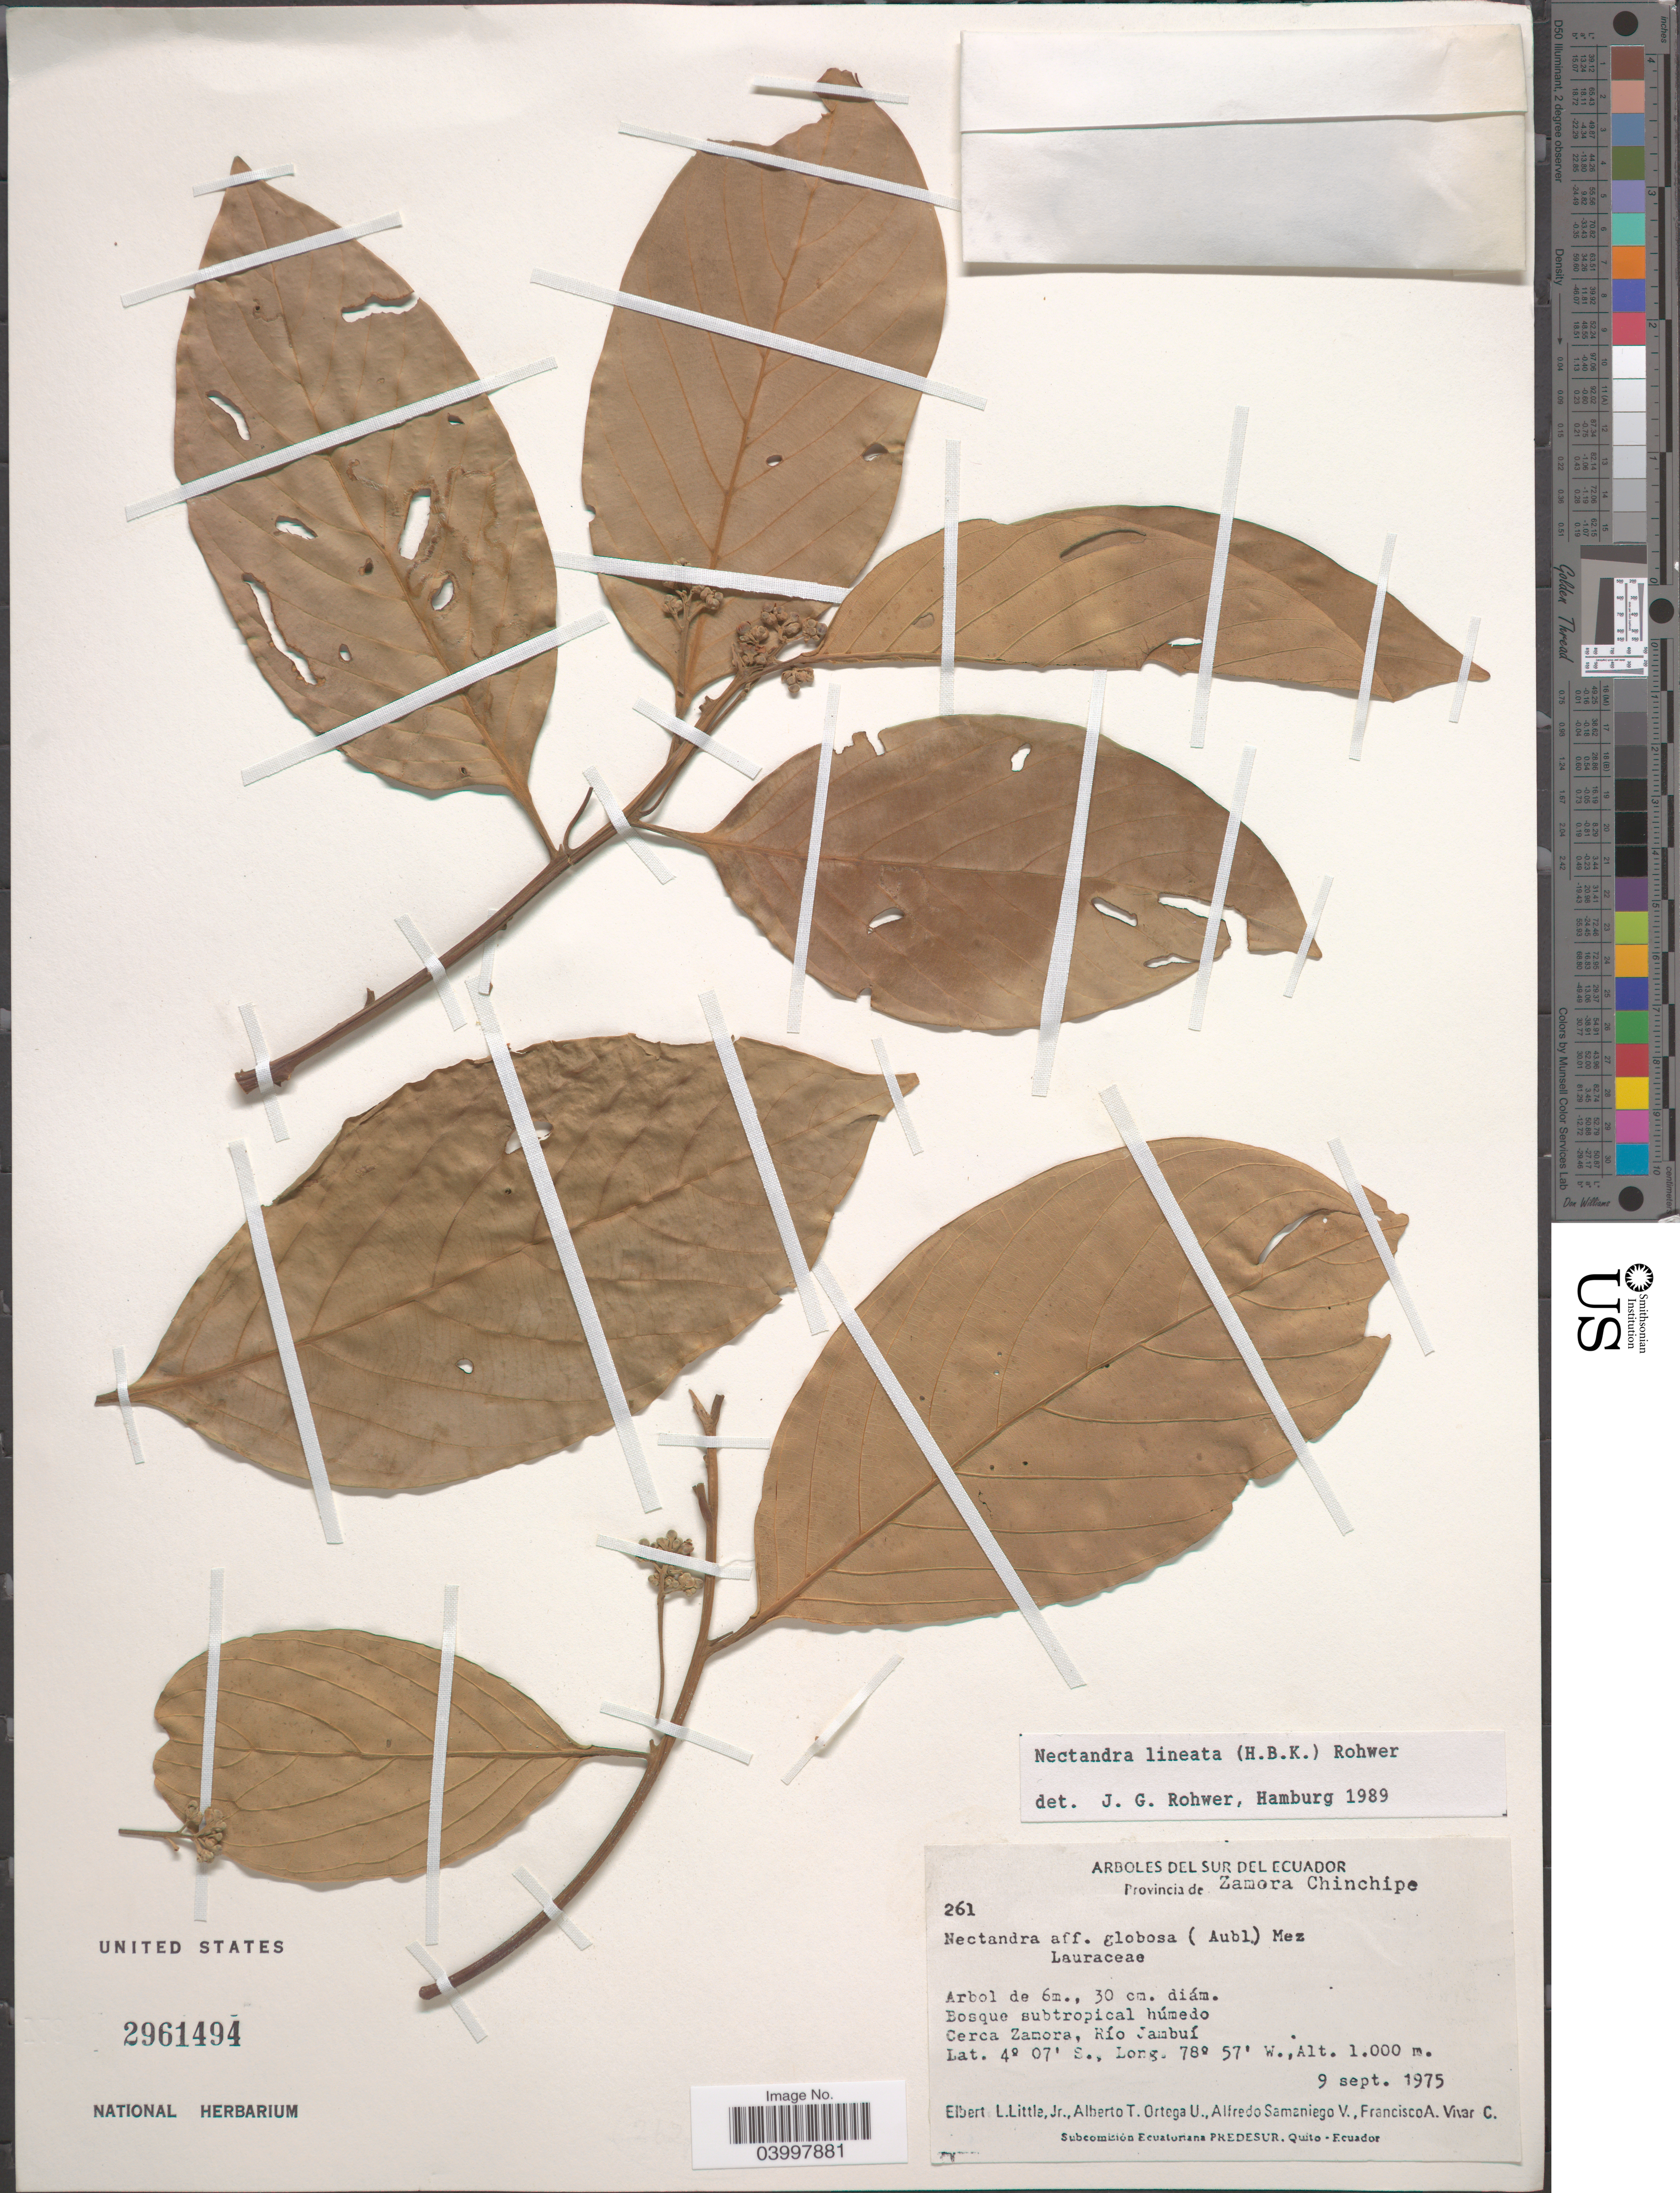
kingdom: Plantae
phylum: Tracheophyta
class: Magnoliopsida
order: Laurales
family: Lauraceae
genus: Nectandra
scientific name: Nectandra lineata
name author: (Kunth) Rohwer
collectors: E. L. Little, A. T. Ortega U., A. Samaniego V. & F. A. Vivar C.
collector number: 261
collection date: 1975-09-09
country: Ecuador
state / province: Zamora-Chinchipe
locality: Sur del Ecuador. Bosque Subtropical húmedo. Cerca Zamora, Río Jambuí.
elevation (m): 1000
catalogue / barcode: US 2961494